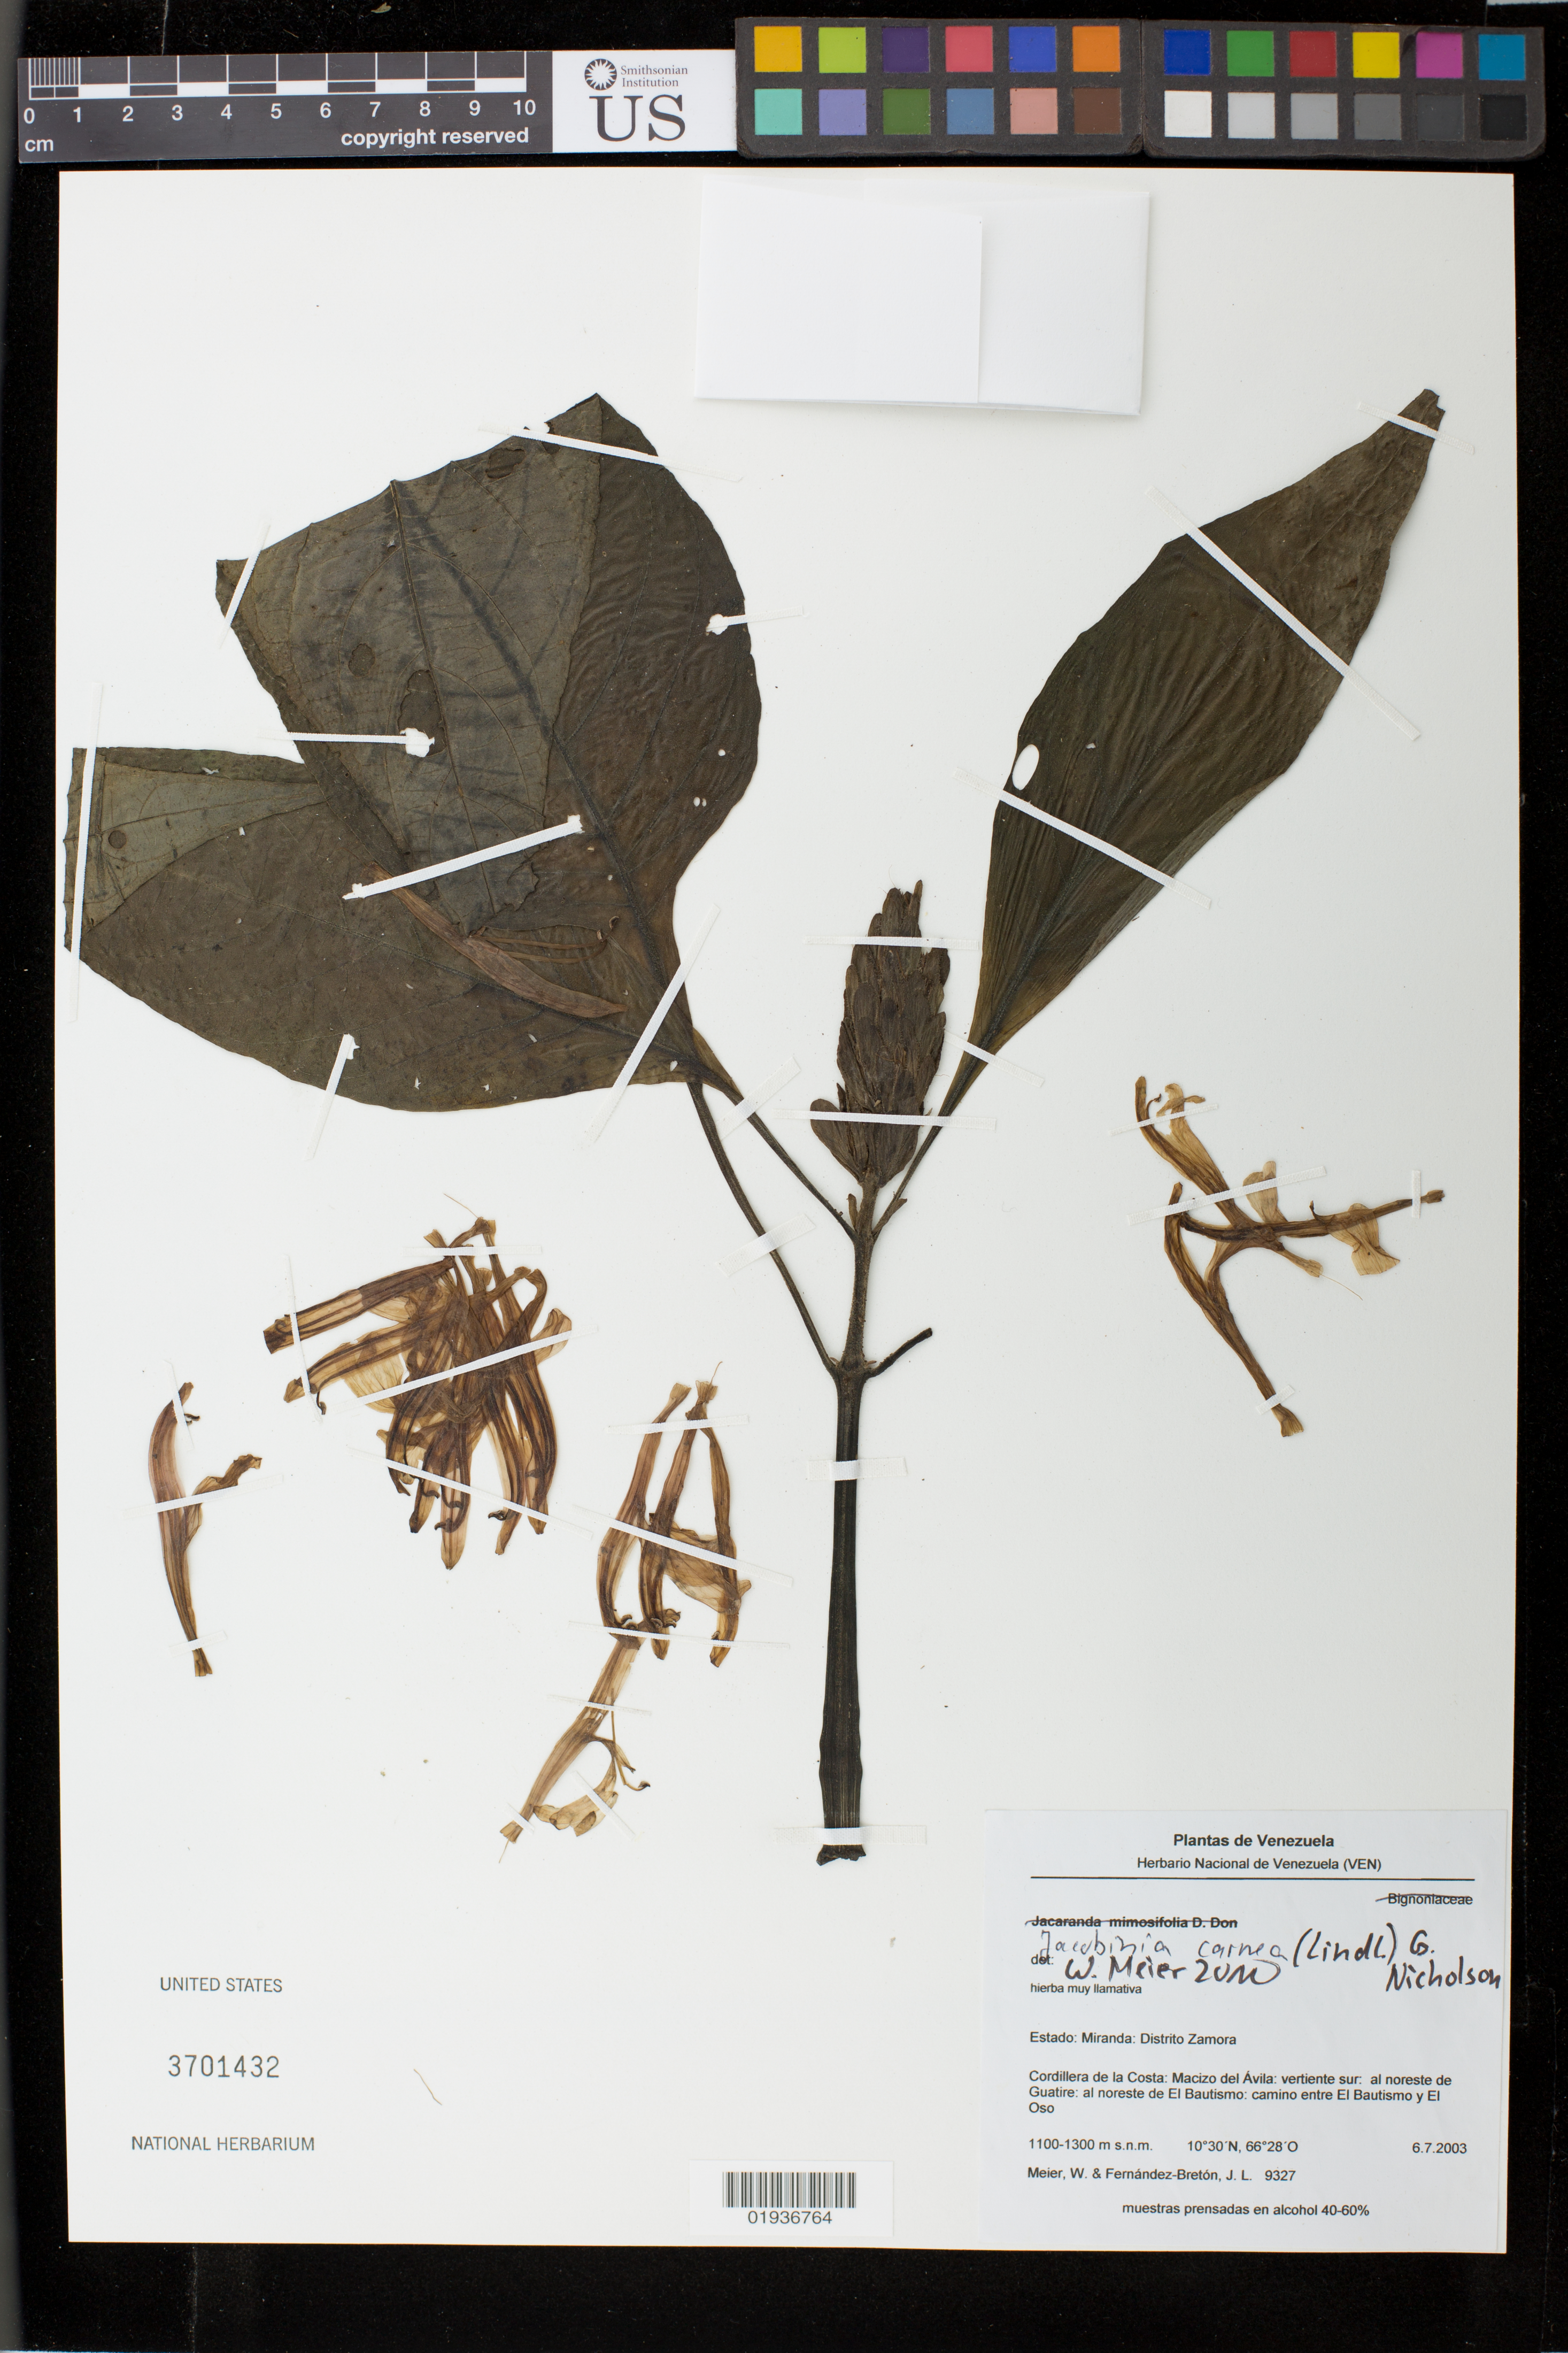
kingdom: Plantae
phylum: Tracheophyta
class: Magnoliopsida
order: Lamiales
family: Acanthaceae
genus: Jacobinia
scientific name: Jacobinia carnea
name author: (Lindl.) G. Nicholson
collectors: W. Meier & J. Fernandez Breton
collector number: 9327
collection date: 2003-07-06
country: Venezuela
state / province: Miranda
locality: Estado Miranda: Distrito Zamora, Cordillera de la Costa: Macizo del Avila: al noreste de Guatire: al noreste de El Bautismo, camino entre El Bautismo y El Oso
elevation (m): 1100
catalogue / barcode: US 3701432